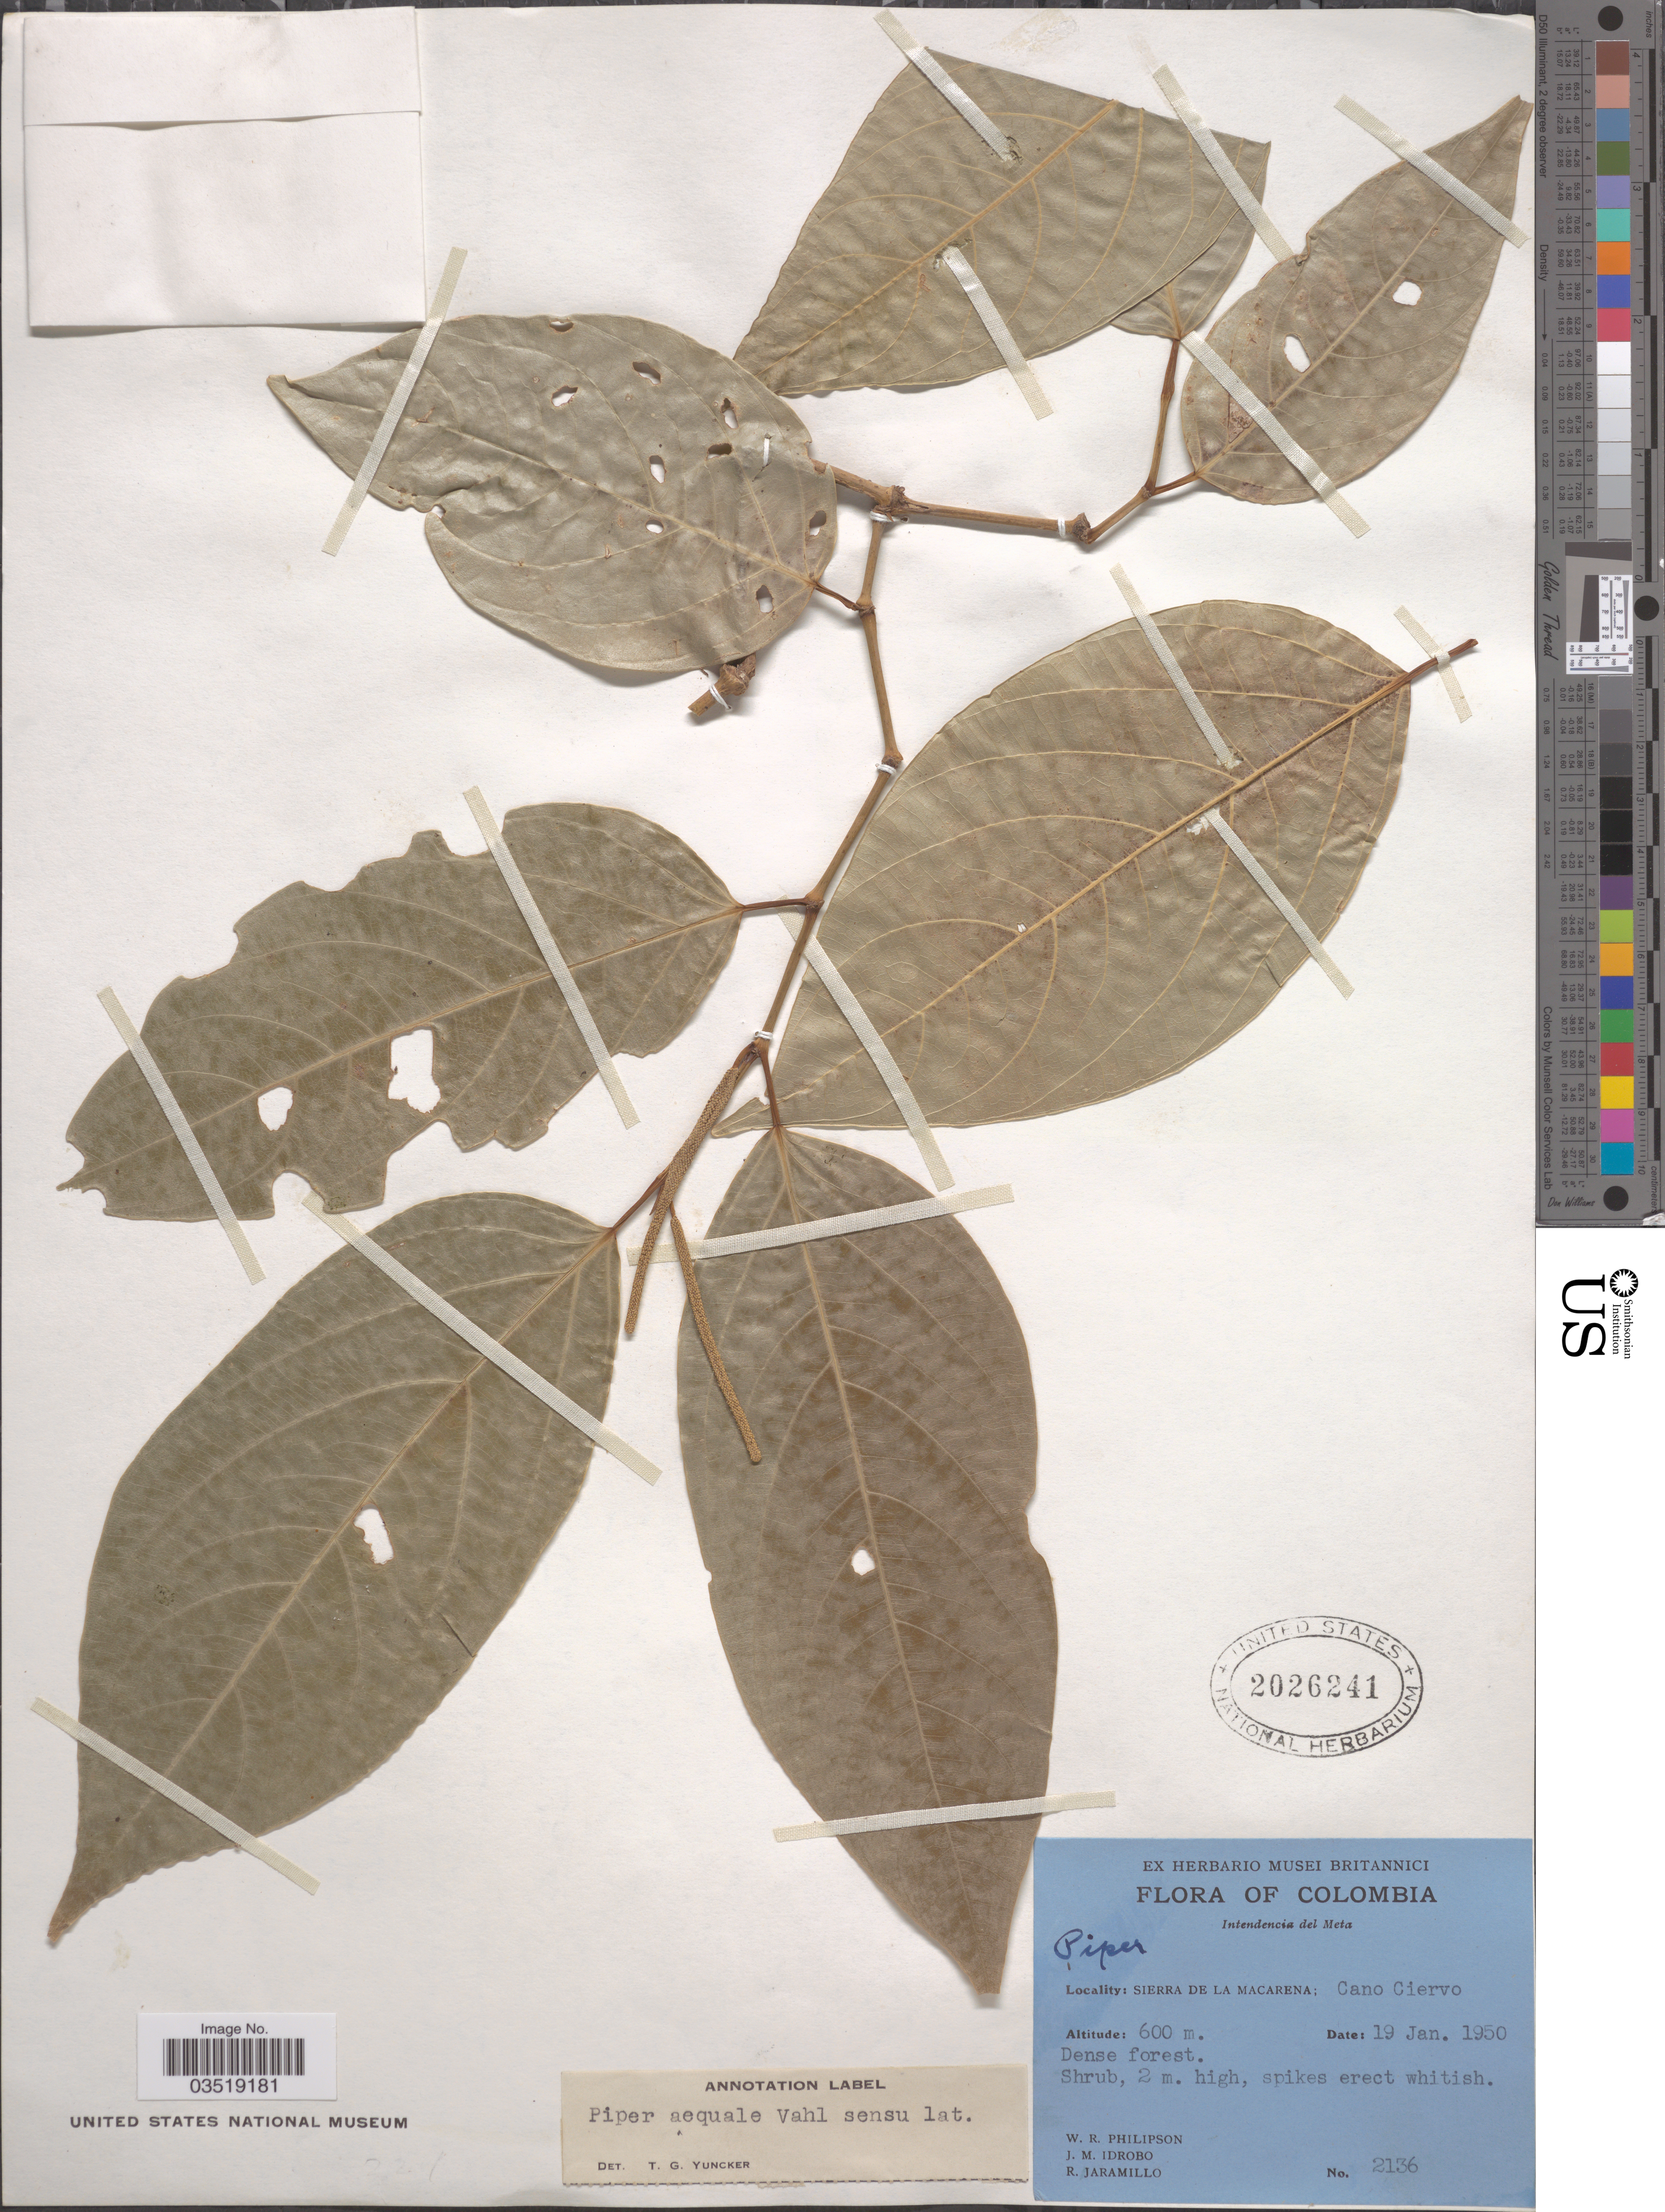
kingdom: Plantae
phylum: Tracheophyta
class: Magnoliopsida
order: Piperales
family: Piperaceae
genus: Piper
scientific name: Piper aequale var. aequale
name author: Vahl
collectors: W. R. Philipson, J. M. Idrobo & R. Jaramillo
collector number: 2136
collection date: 1950-01-19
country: Colombia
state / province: Meta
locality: Intendencia del Meta. Dierra de la Macarena; Cano Ciervo.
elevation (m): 600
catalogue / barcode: US 2026241